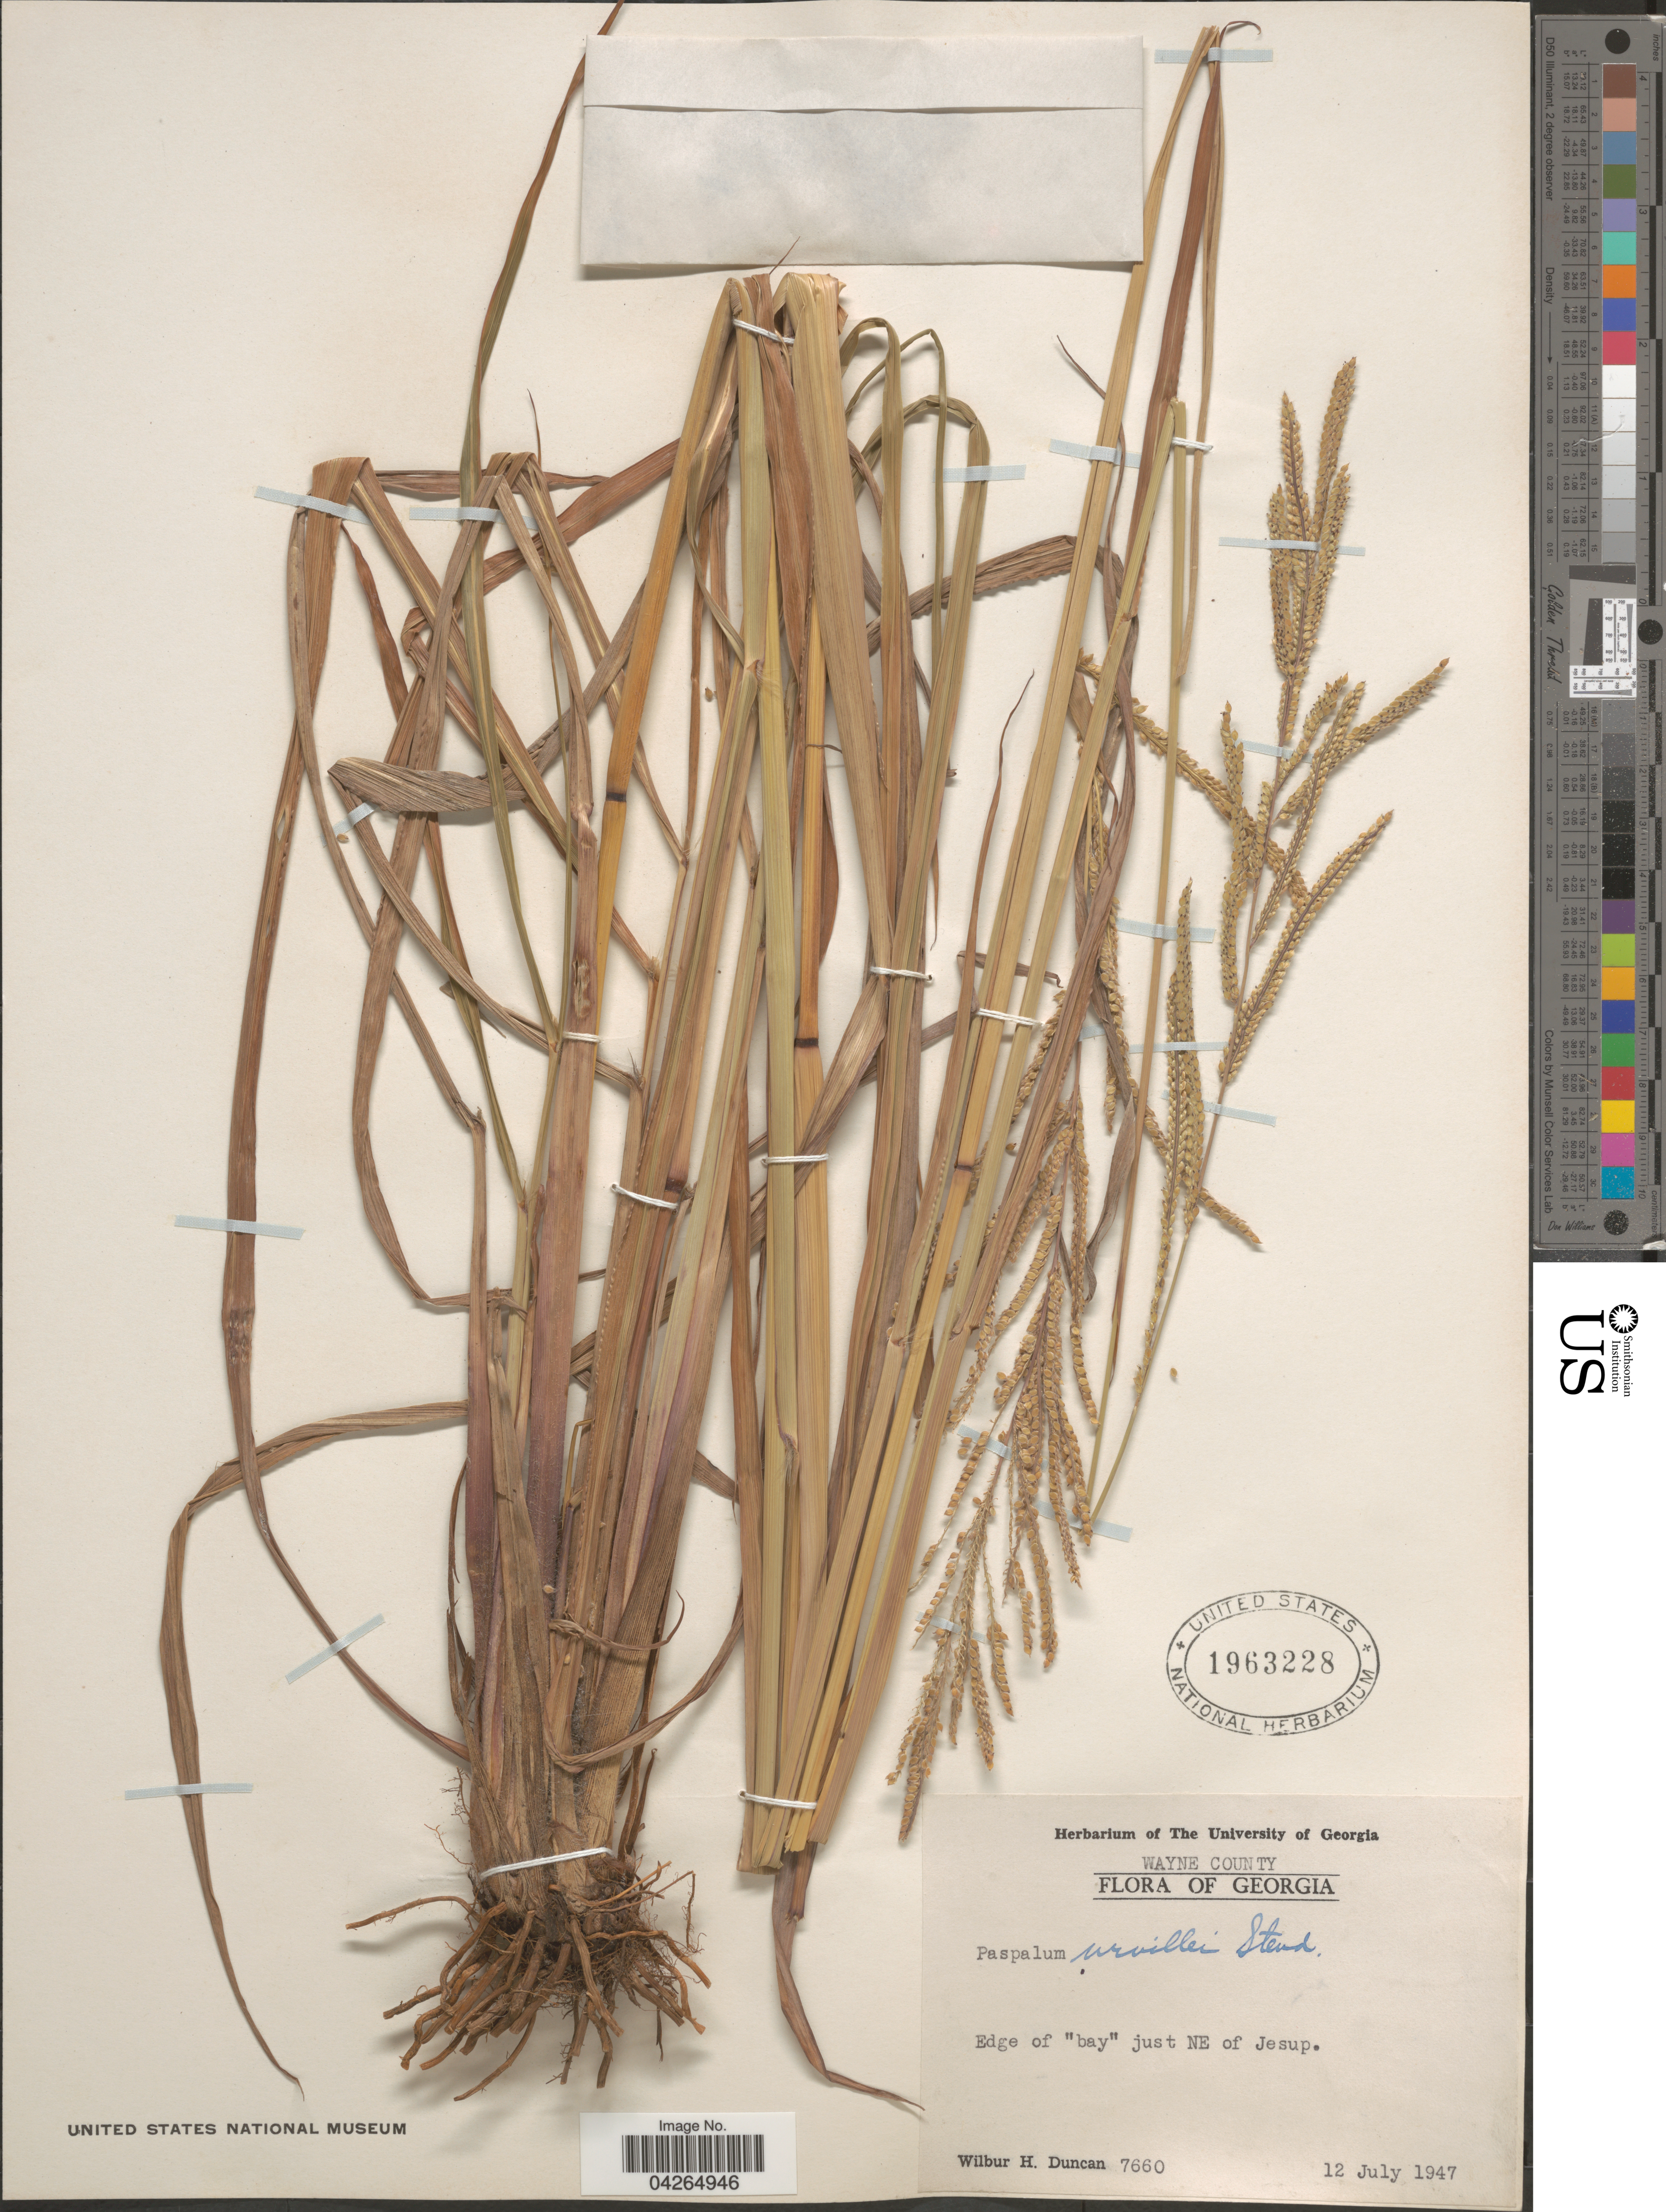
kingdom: Plantae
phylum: Tracheophyta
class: Liliopsida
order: Poales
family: Poaceae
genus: Paspalum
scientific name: Paspalum urvillei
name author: Steud.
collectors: W. H. Duncan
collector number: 7660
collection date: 1947-07-12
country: United States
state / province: Georgia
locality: Wayne County. Edge of "bay" just NE of Jesup.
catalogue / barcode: US 1963228